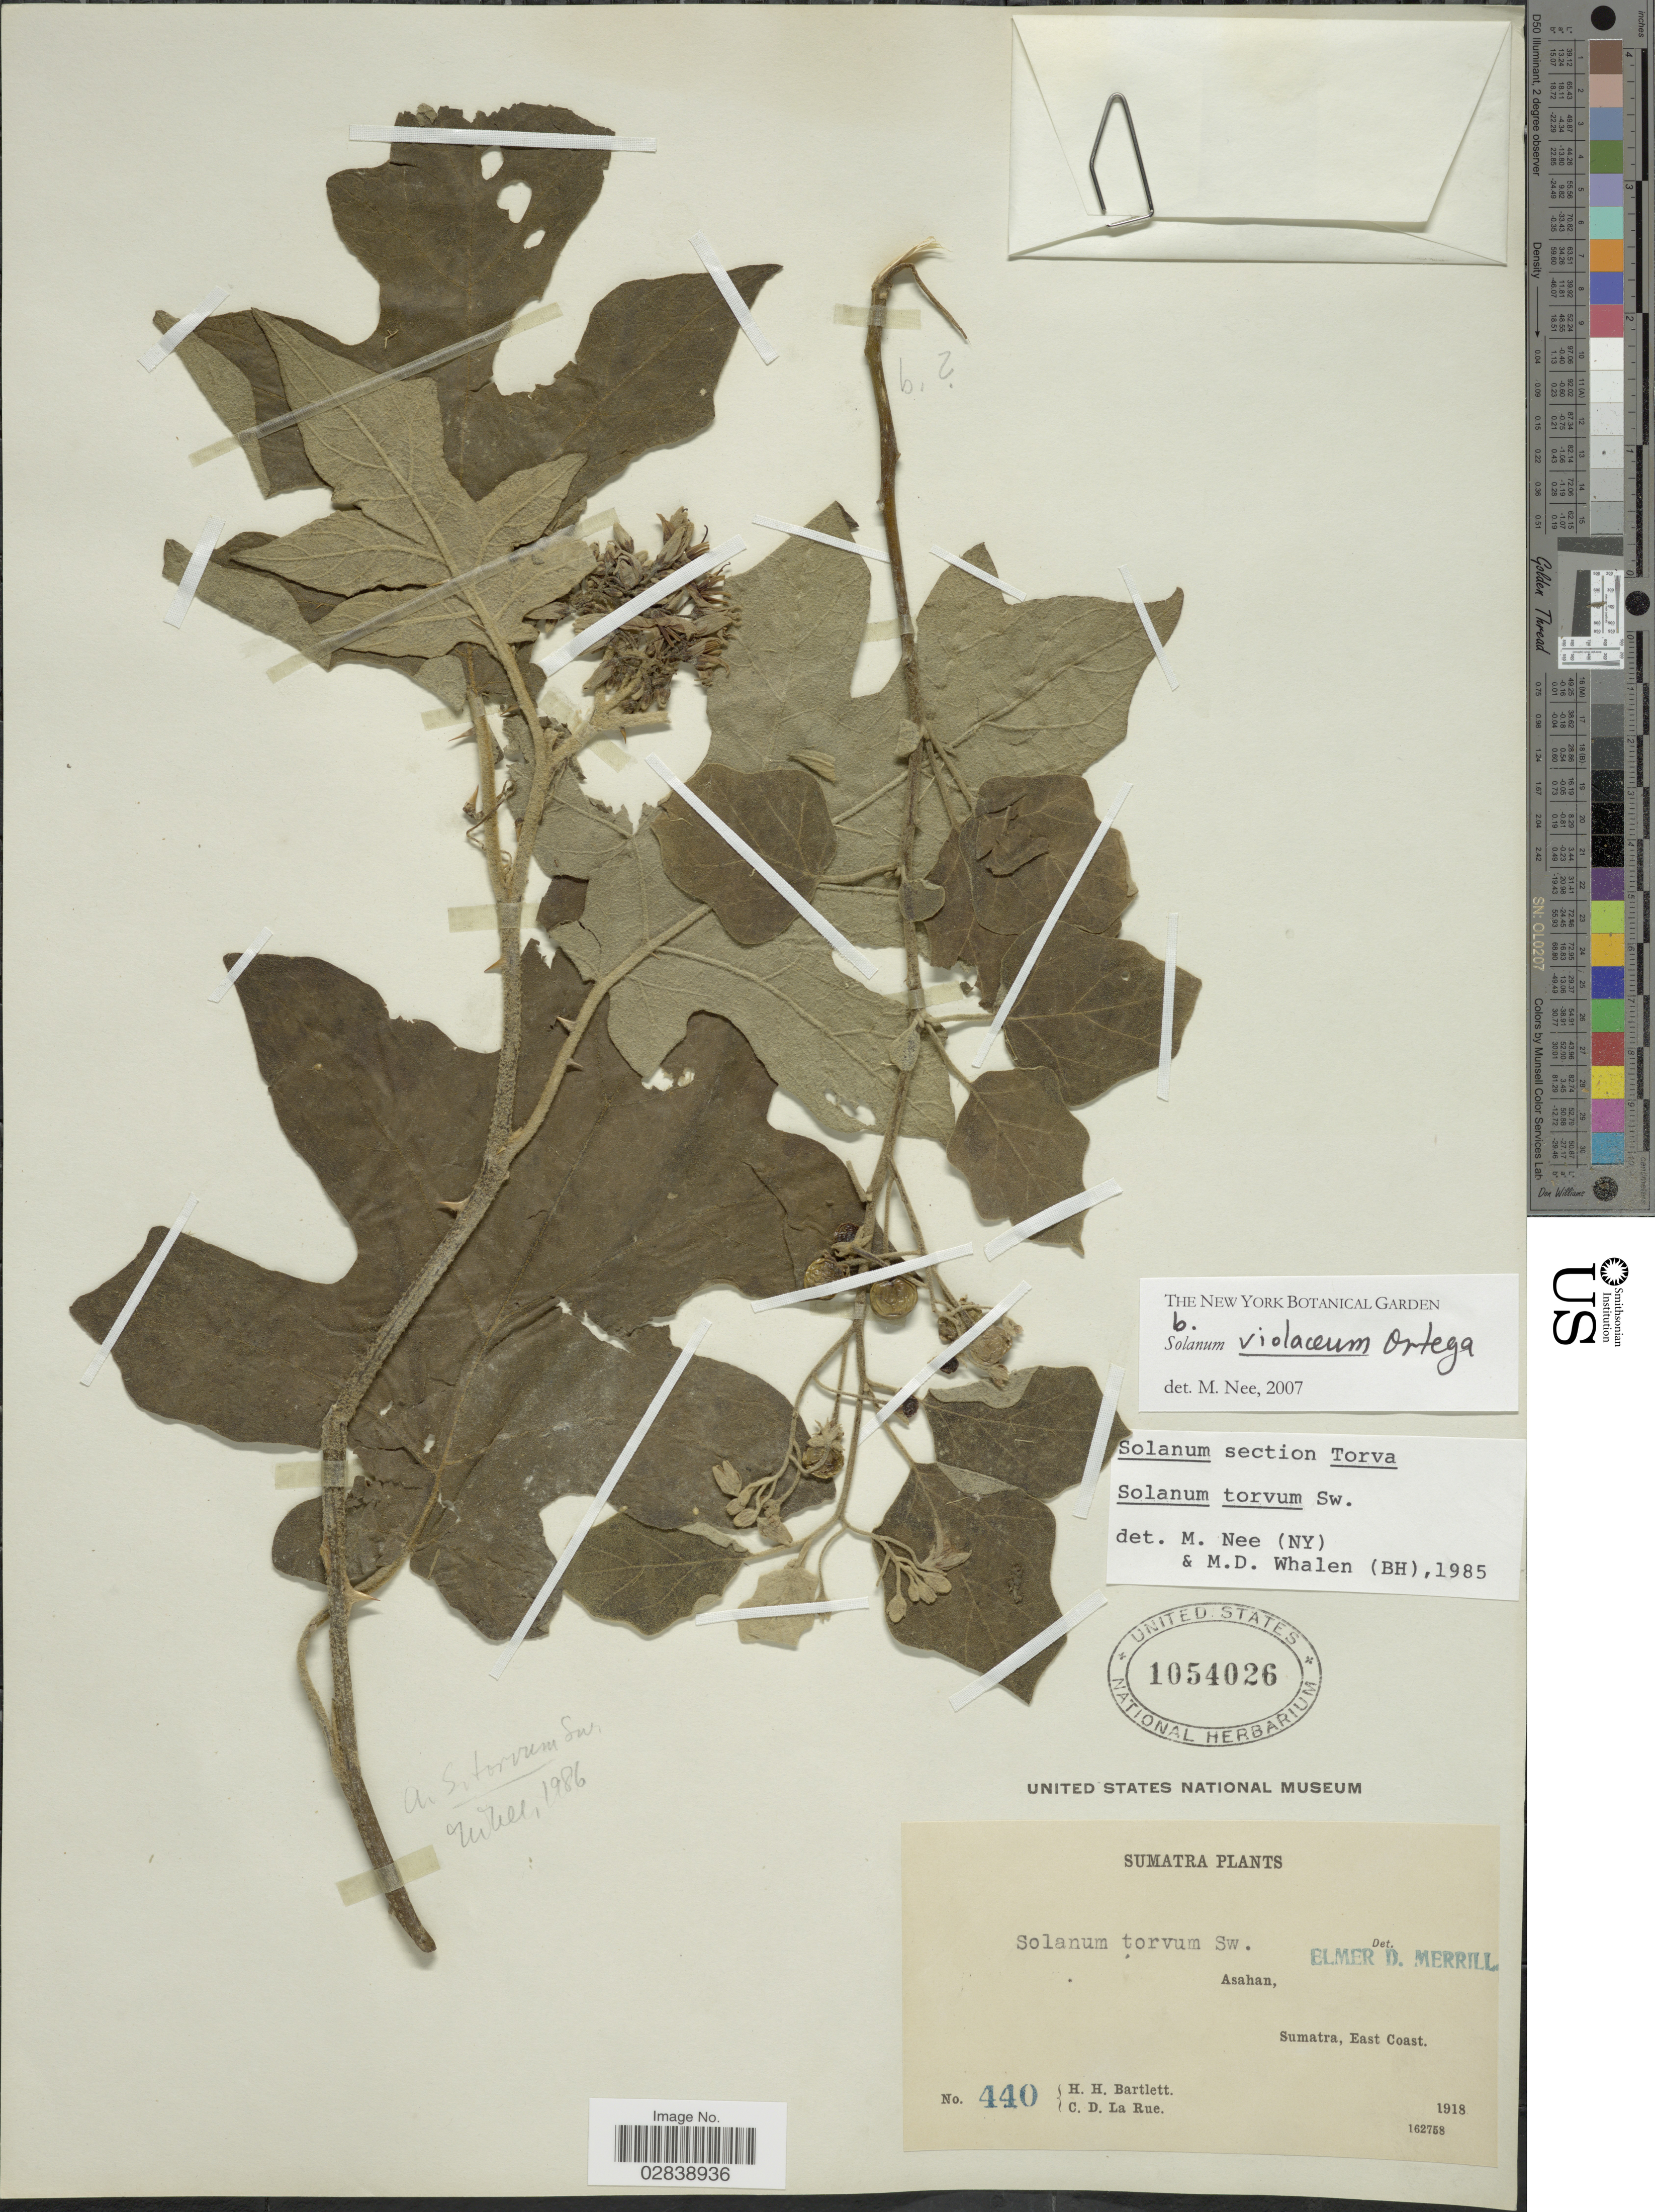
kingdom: Plantae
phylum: Tracheophyta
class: Magnoliopsida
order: Solanales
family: Solanaceae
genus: Solanum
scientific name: Solanum violaceum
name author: Ortega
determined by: Knapp, S. D.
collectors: H. H. Bartlett & C. La Rue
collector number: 440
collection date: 1918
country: Indonesia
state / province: Sumatra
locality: Asahan. East Coast.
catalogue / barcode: US 1054026